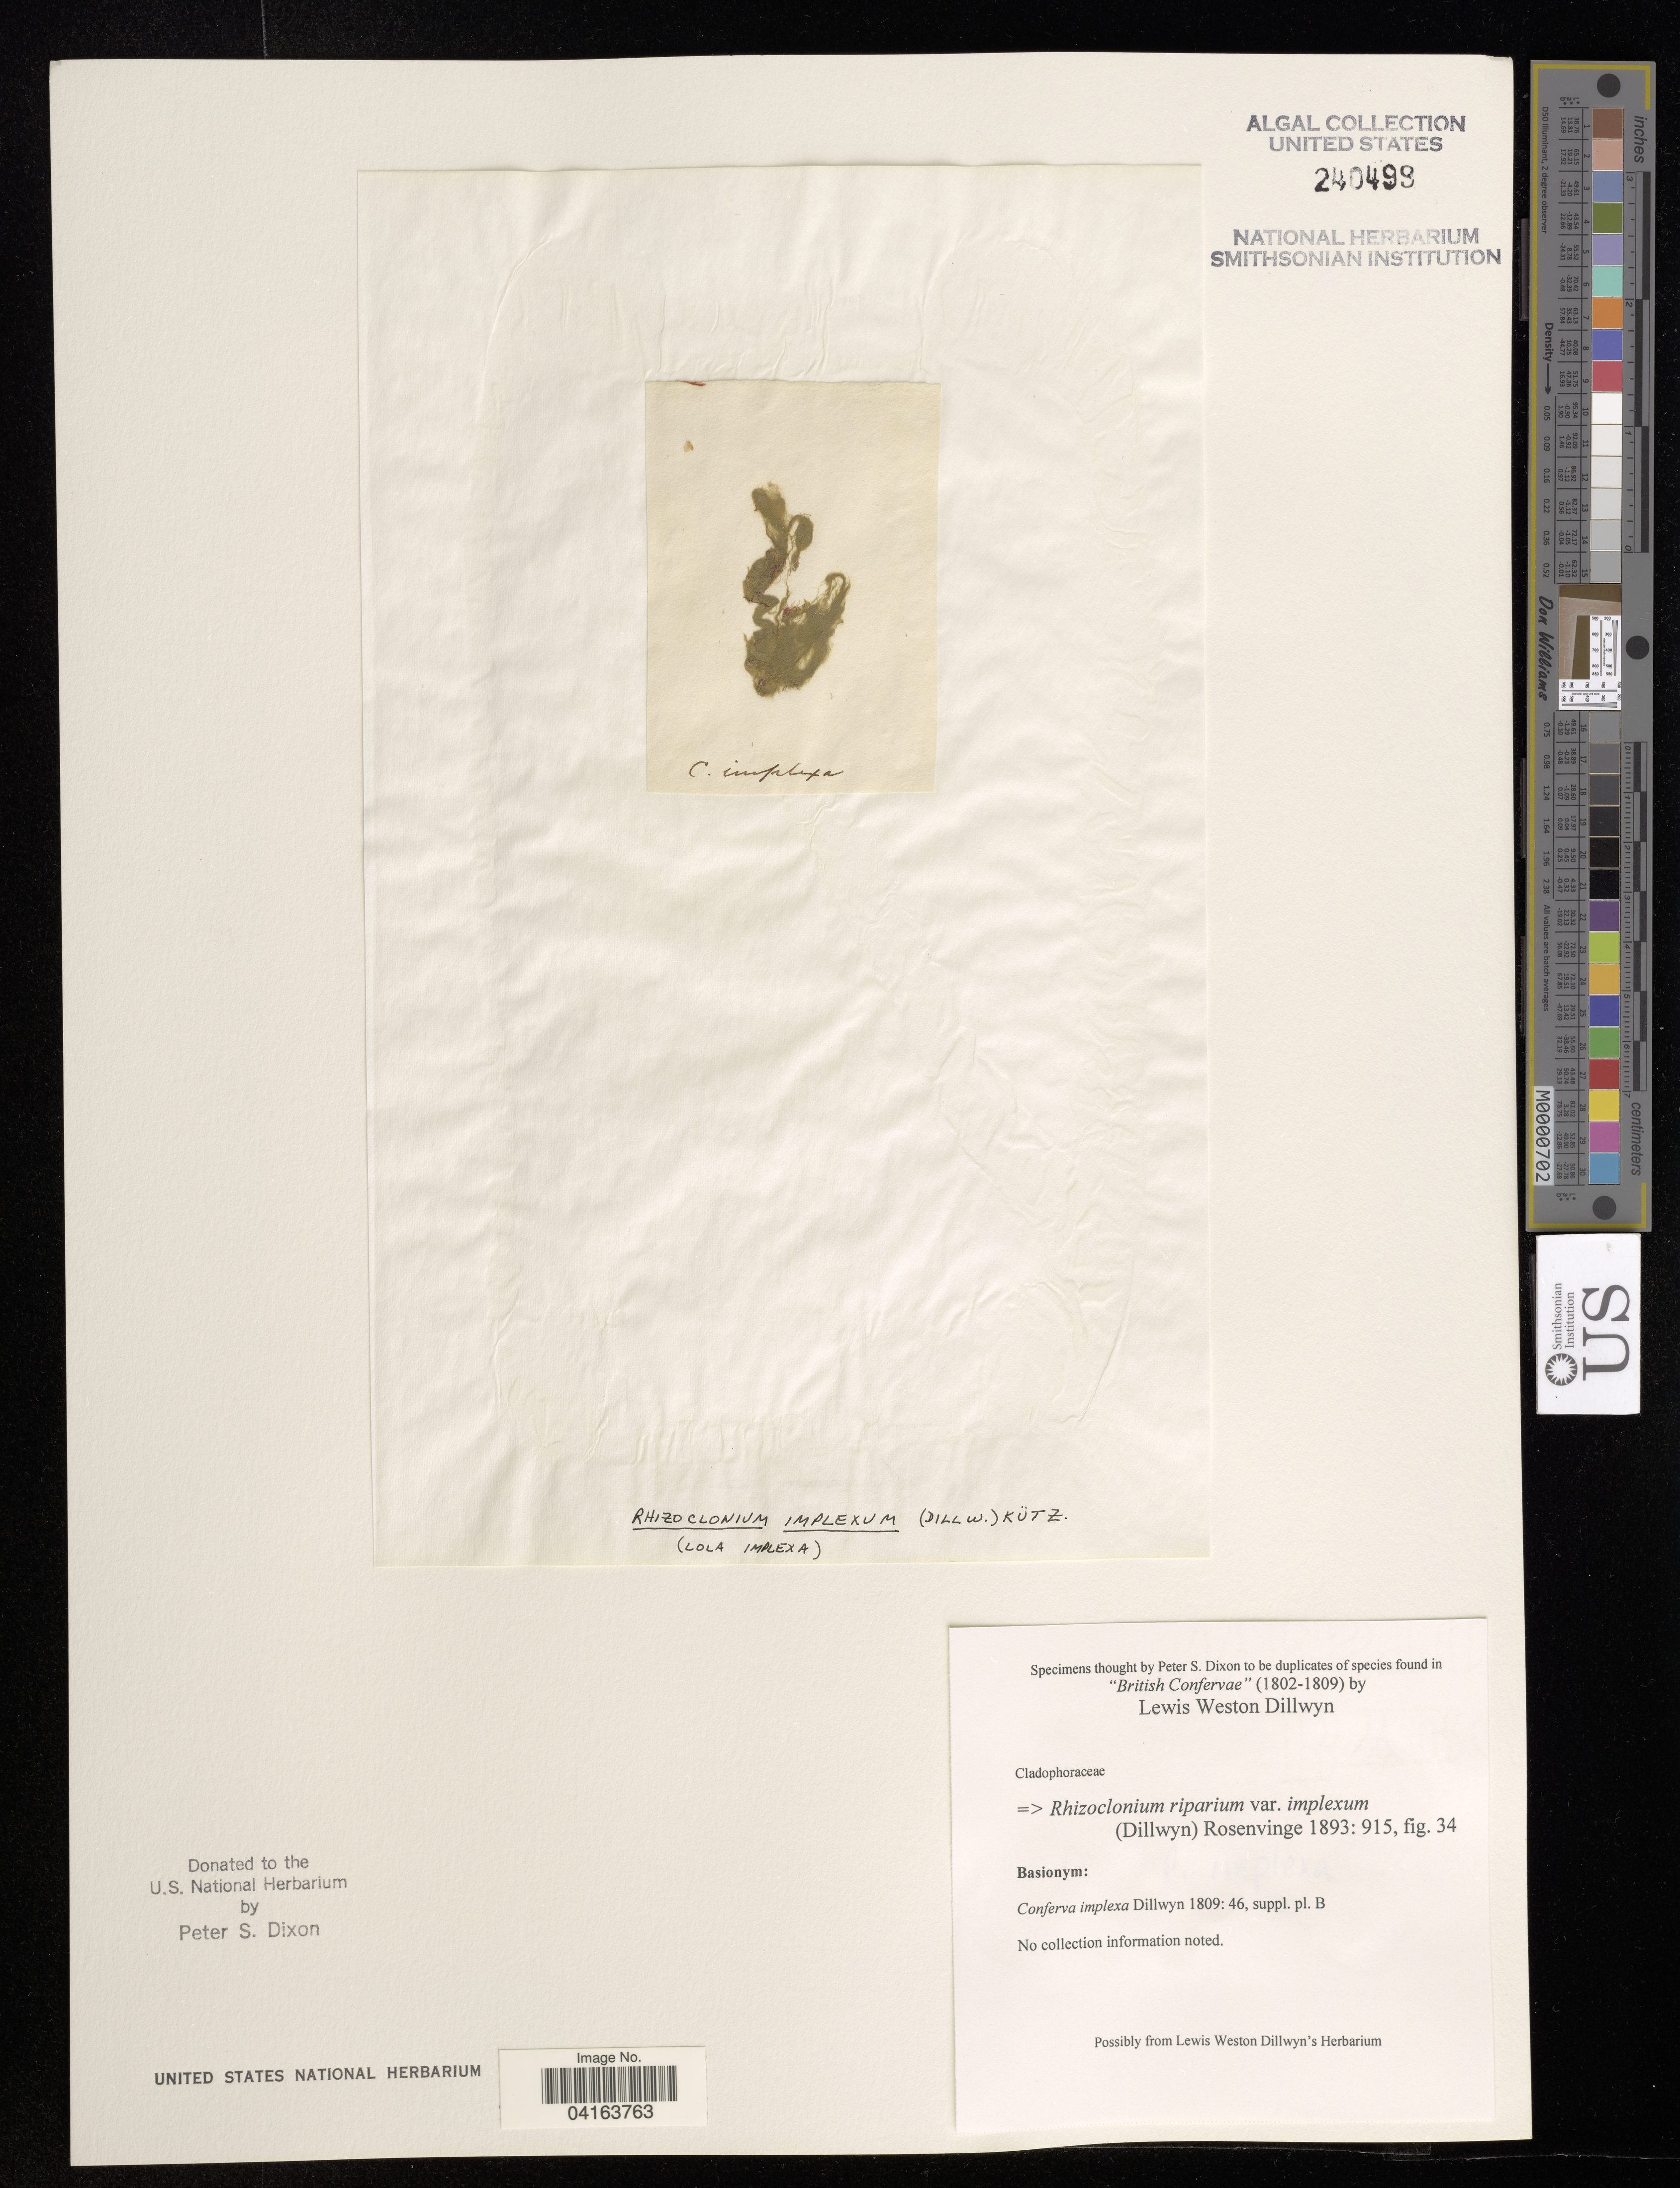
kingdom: Plantae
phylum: Chlorophyta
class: Ulvophyceae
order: Cladophorales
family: Cladophoraceae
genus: Rhizoclonium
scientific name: Rhizoclonium riparium var. implexum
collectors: P. S. Dixon & L. W. Dillwyn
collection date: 1802/1809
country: United Kingdom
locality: British Confervae.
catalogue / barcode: US 240498